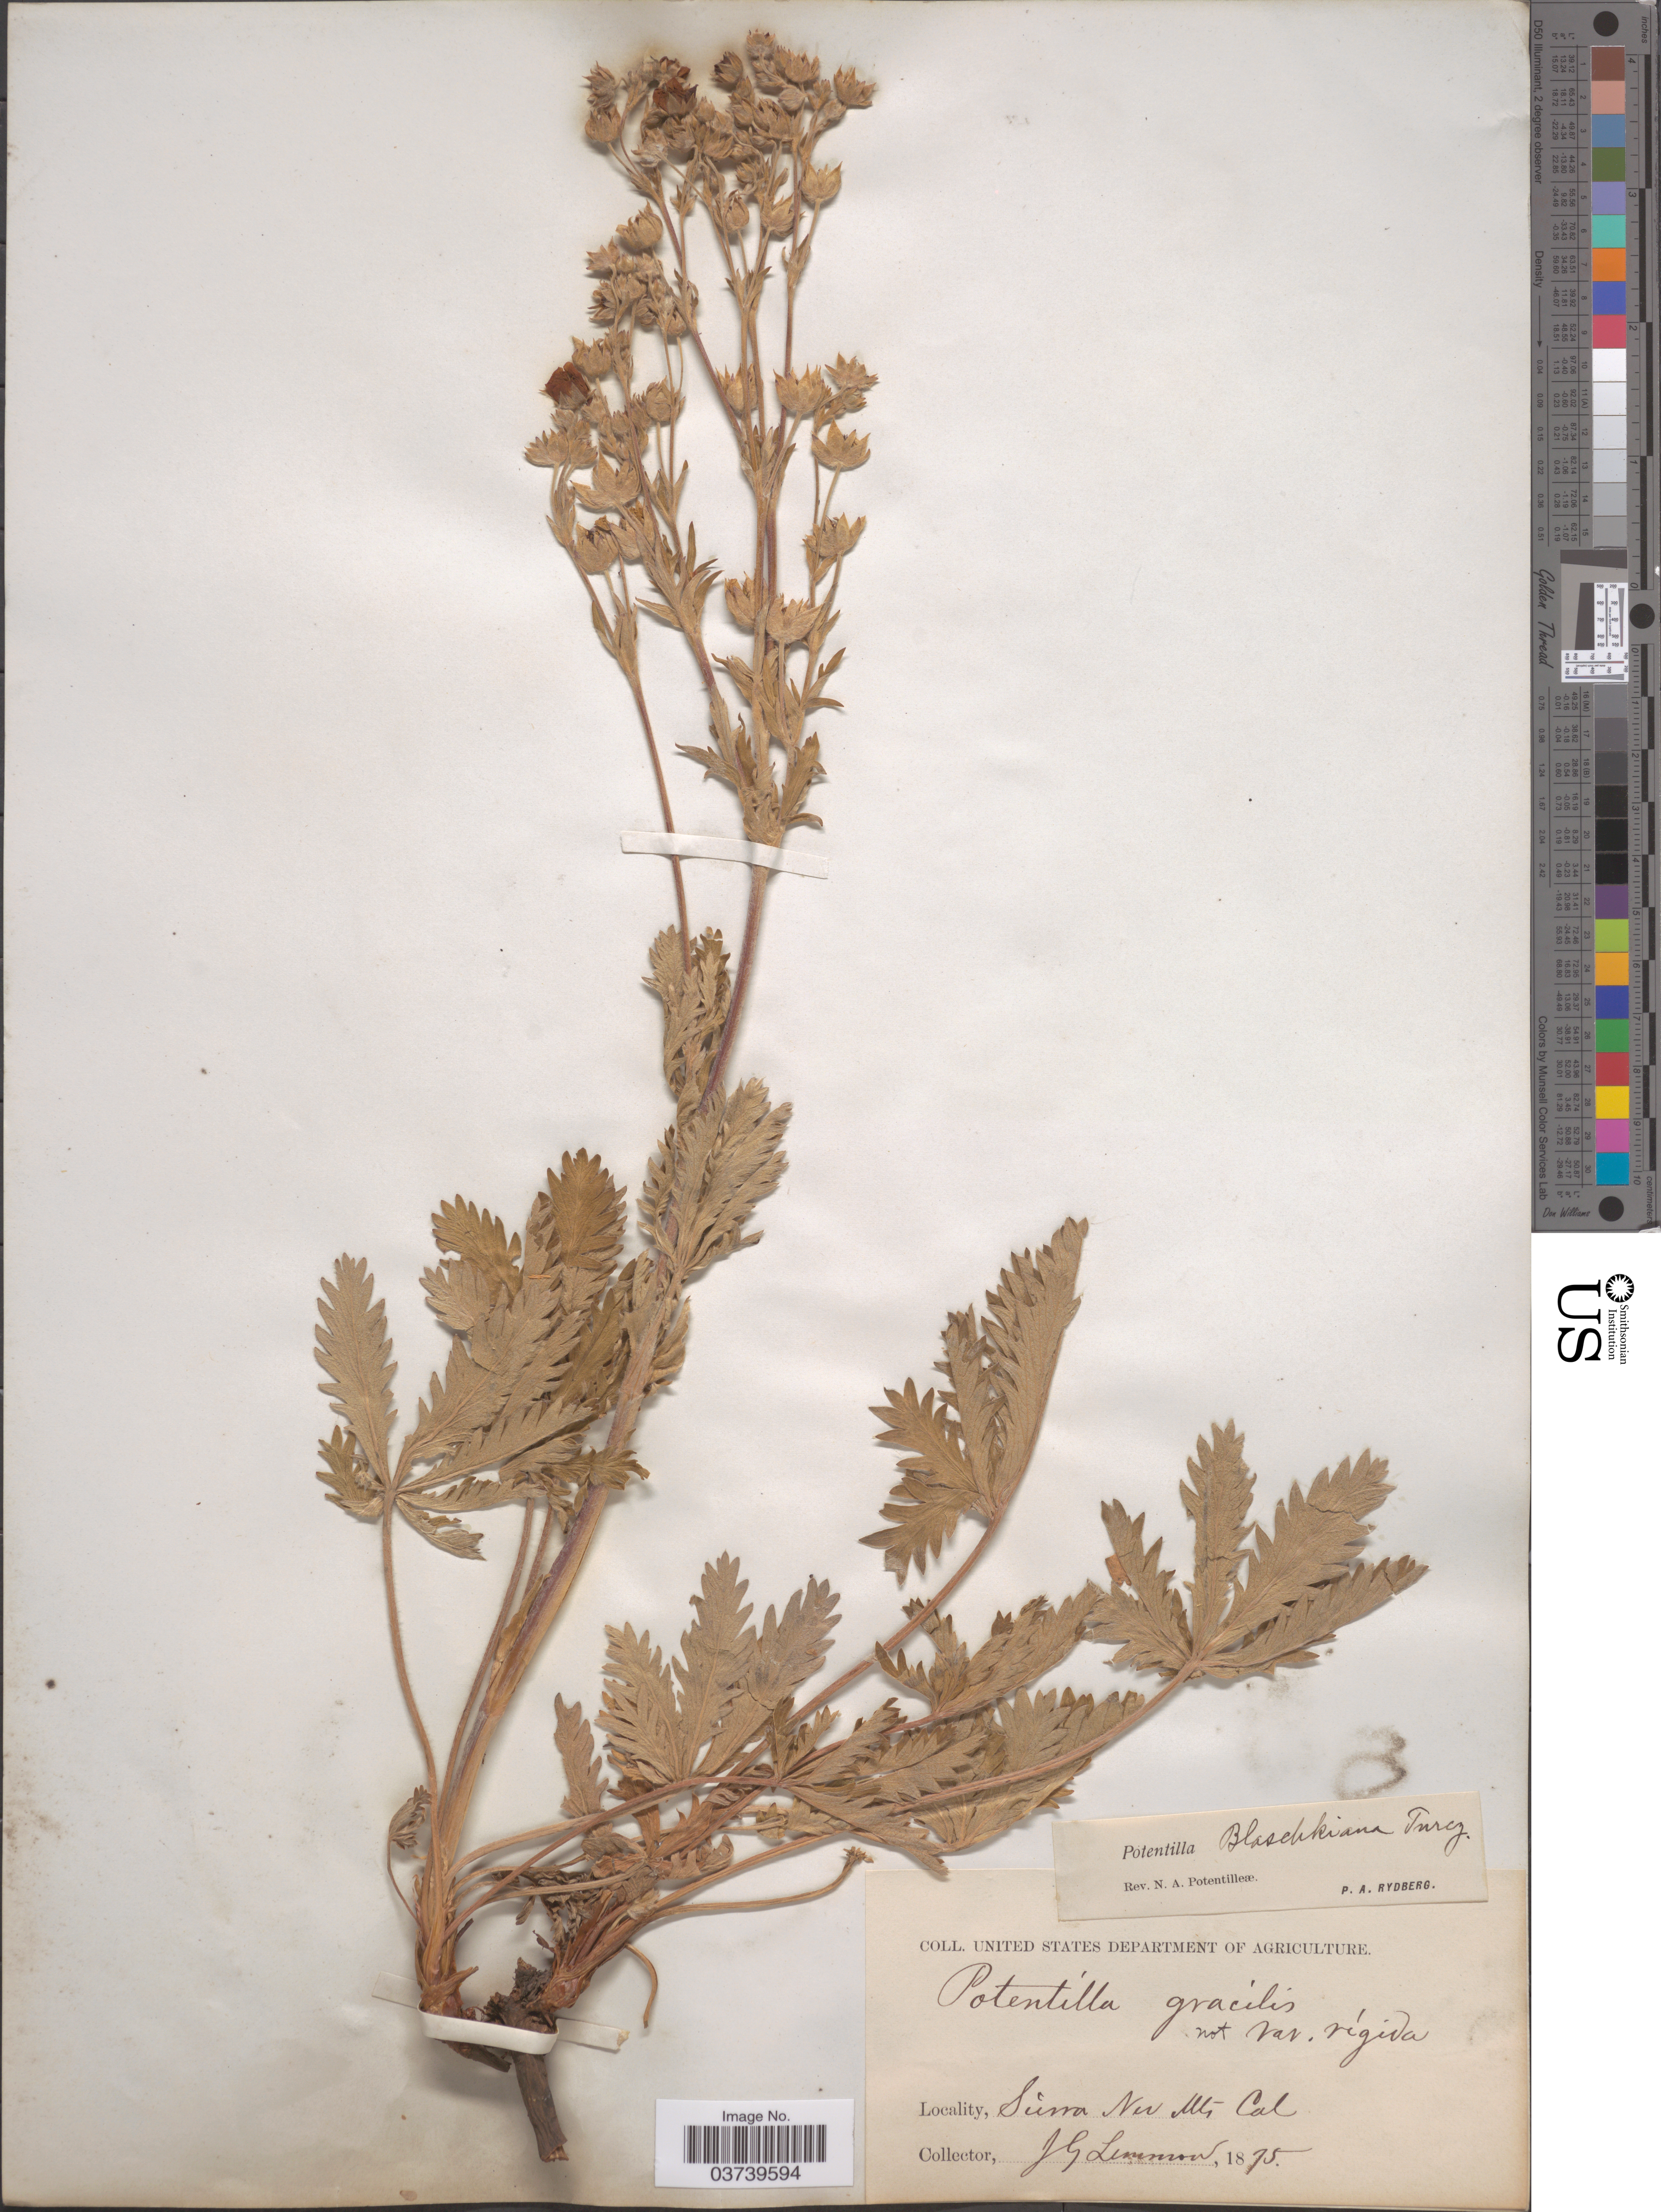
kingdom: Plantae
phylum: Tracheophyta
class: Magnoliopsida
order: Rosales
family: Rosaceae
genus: Potentilla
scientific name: Potentilla gracilis var. fastigiata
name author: (Nutt.) S. Watson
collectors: J. Lemmon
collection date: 1875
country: United States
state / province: California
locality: Sierra Nev Mts.